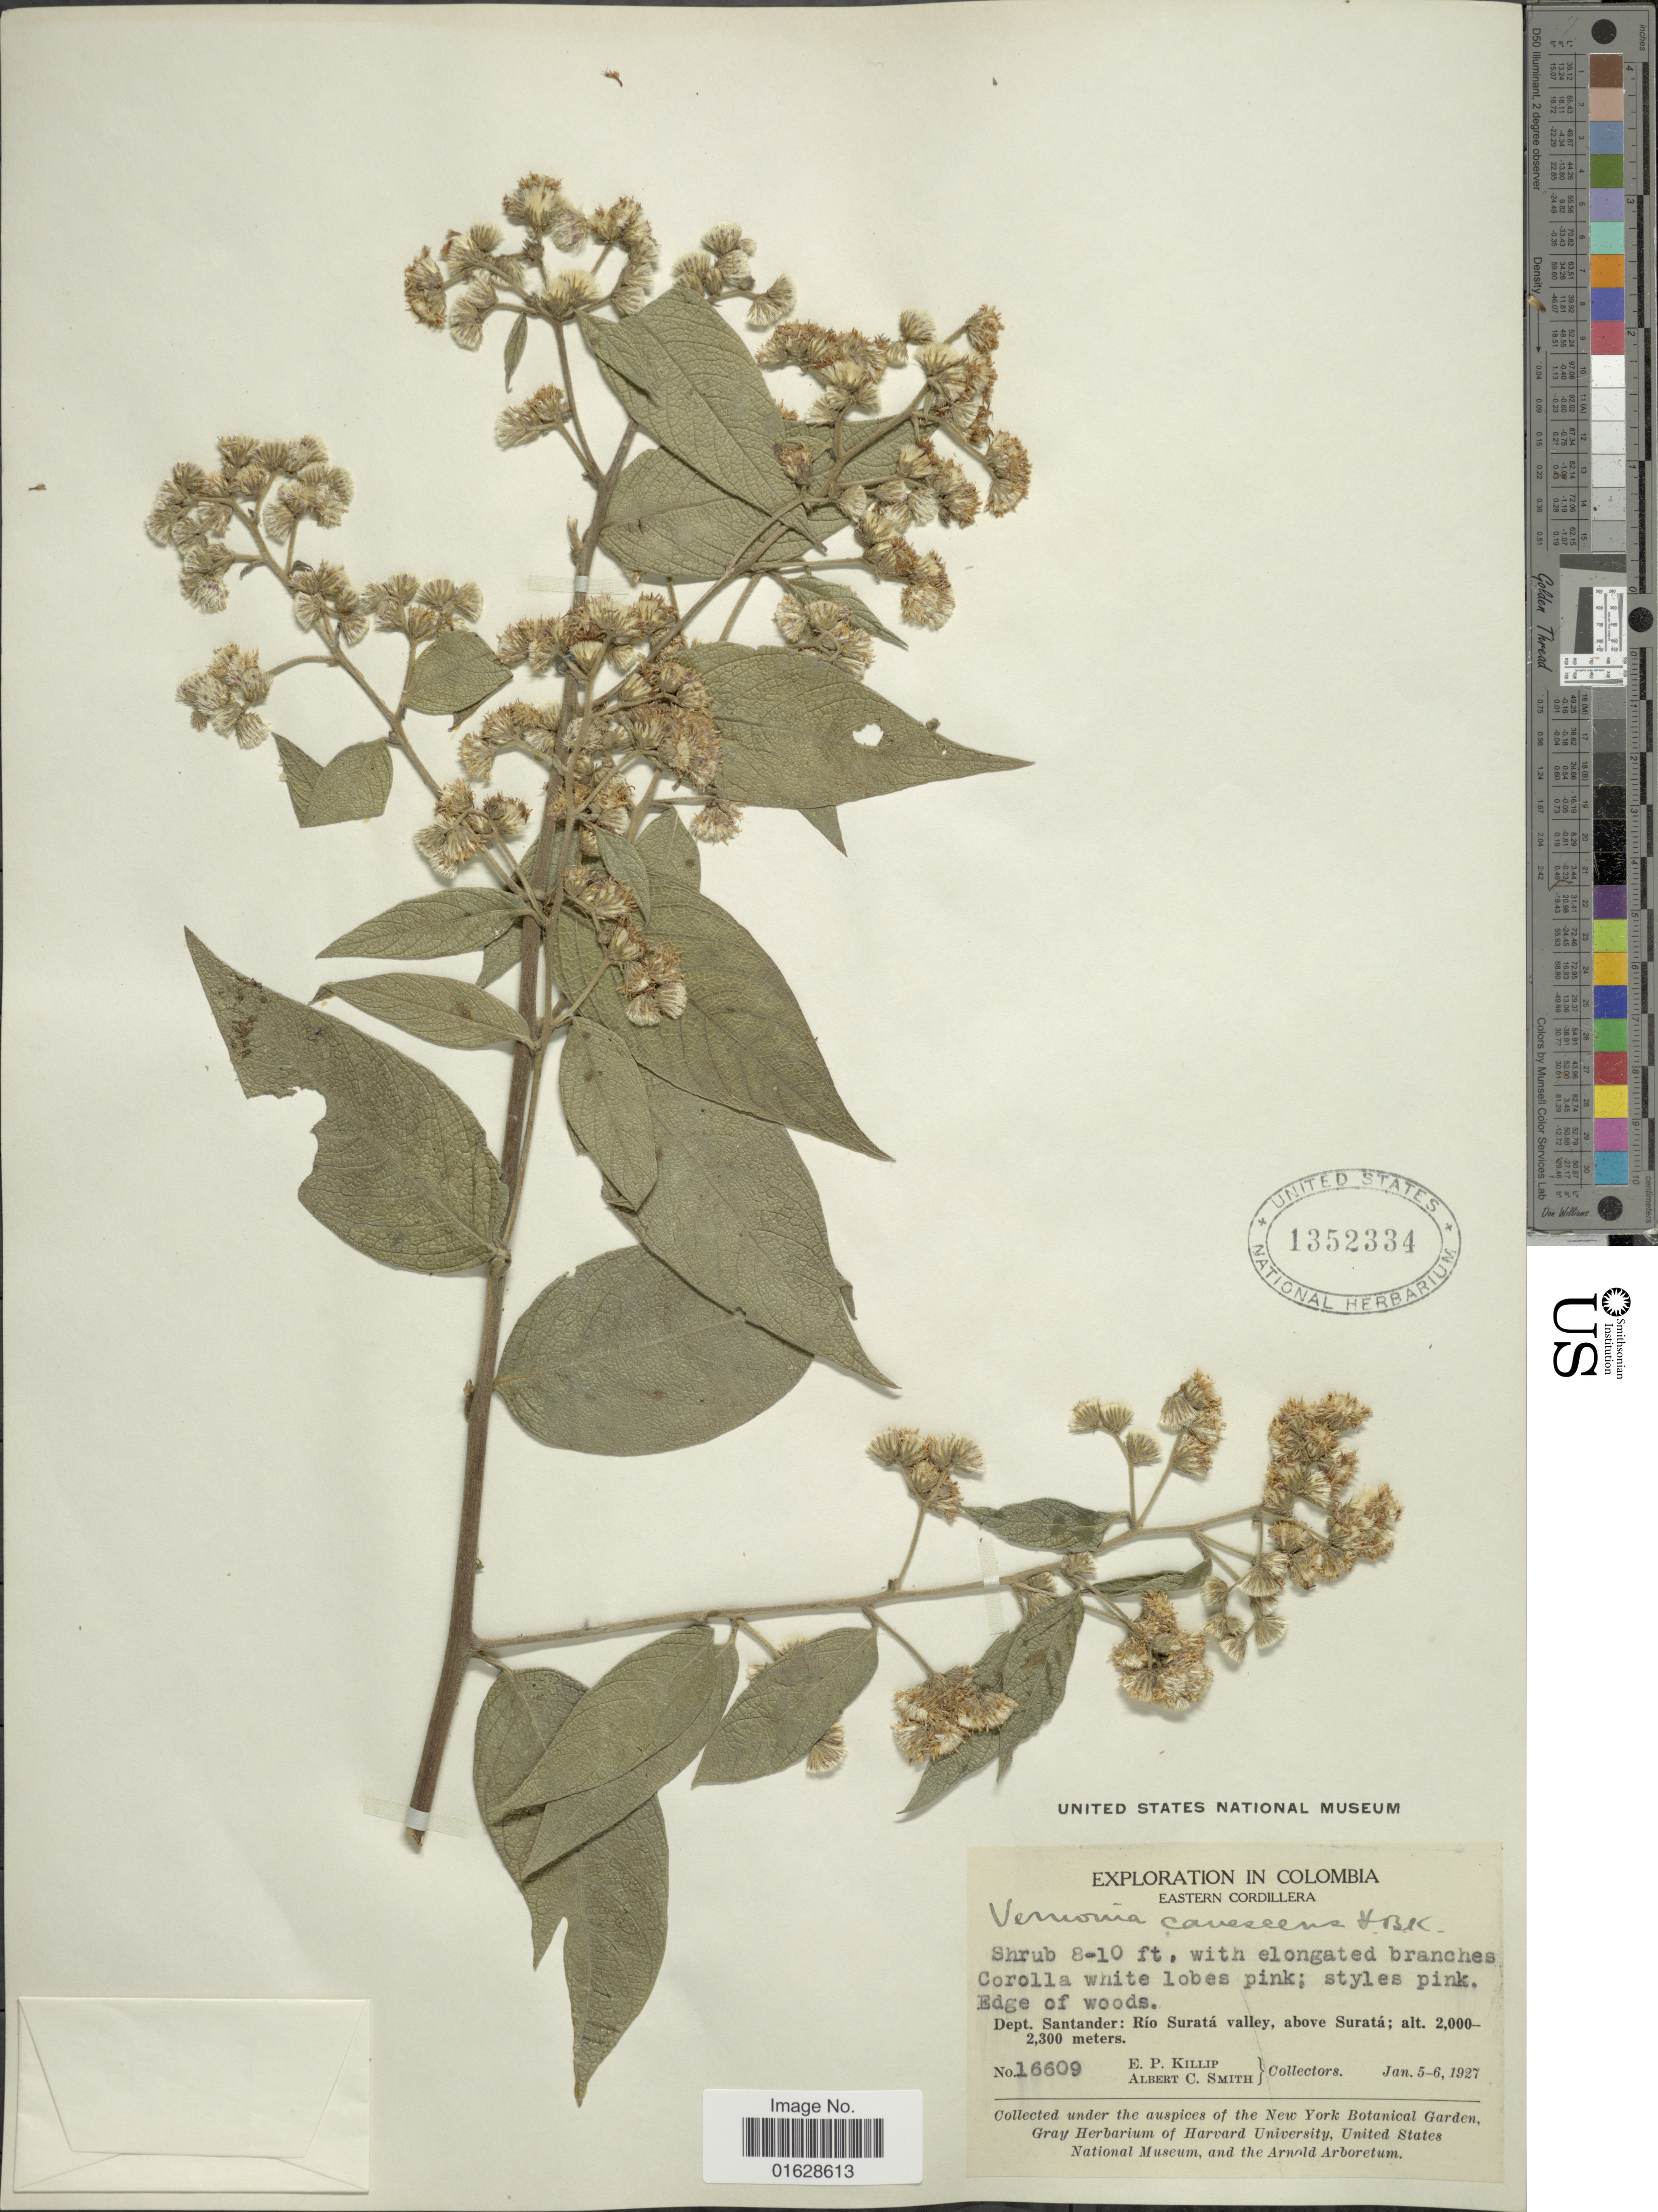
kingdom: Plantae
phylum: Tracheophyta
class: Magnoliopsida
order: Asterales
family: Asteraceae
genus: Lepidaploa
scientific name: Lepidaploa canescens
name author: (Kunth) H. Rob.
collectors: E. P. Killip & A. C. Smith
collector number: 16609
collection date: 1927-01-05/1927-01-06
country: Colombia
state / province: Santander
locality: Colombia. Dept. Santander: Rio Surata Valley, above Surata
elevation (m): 2000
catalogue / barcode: US 1352334